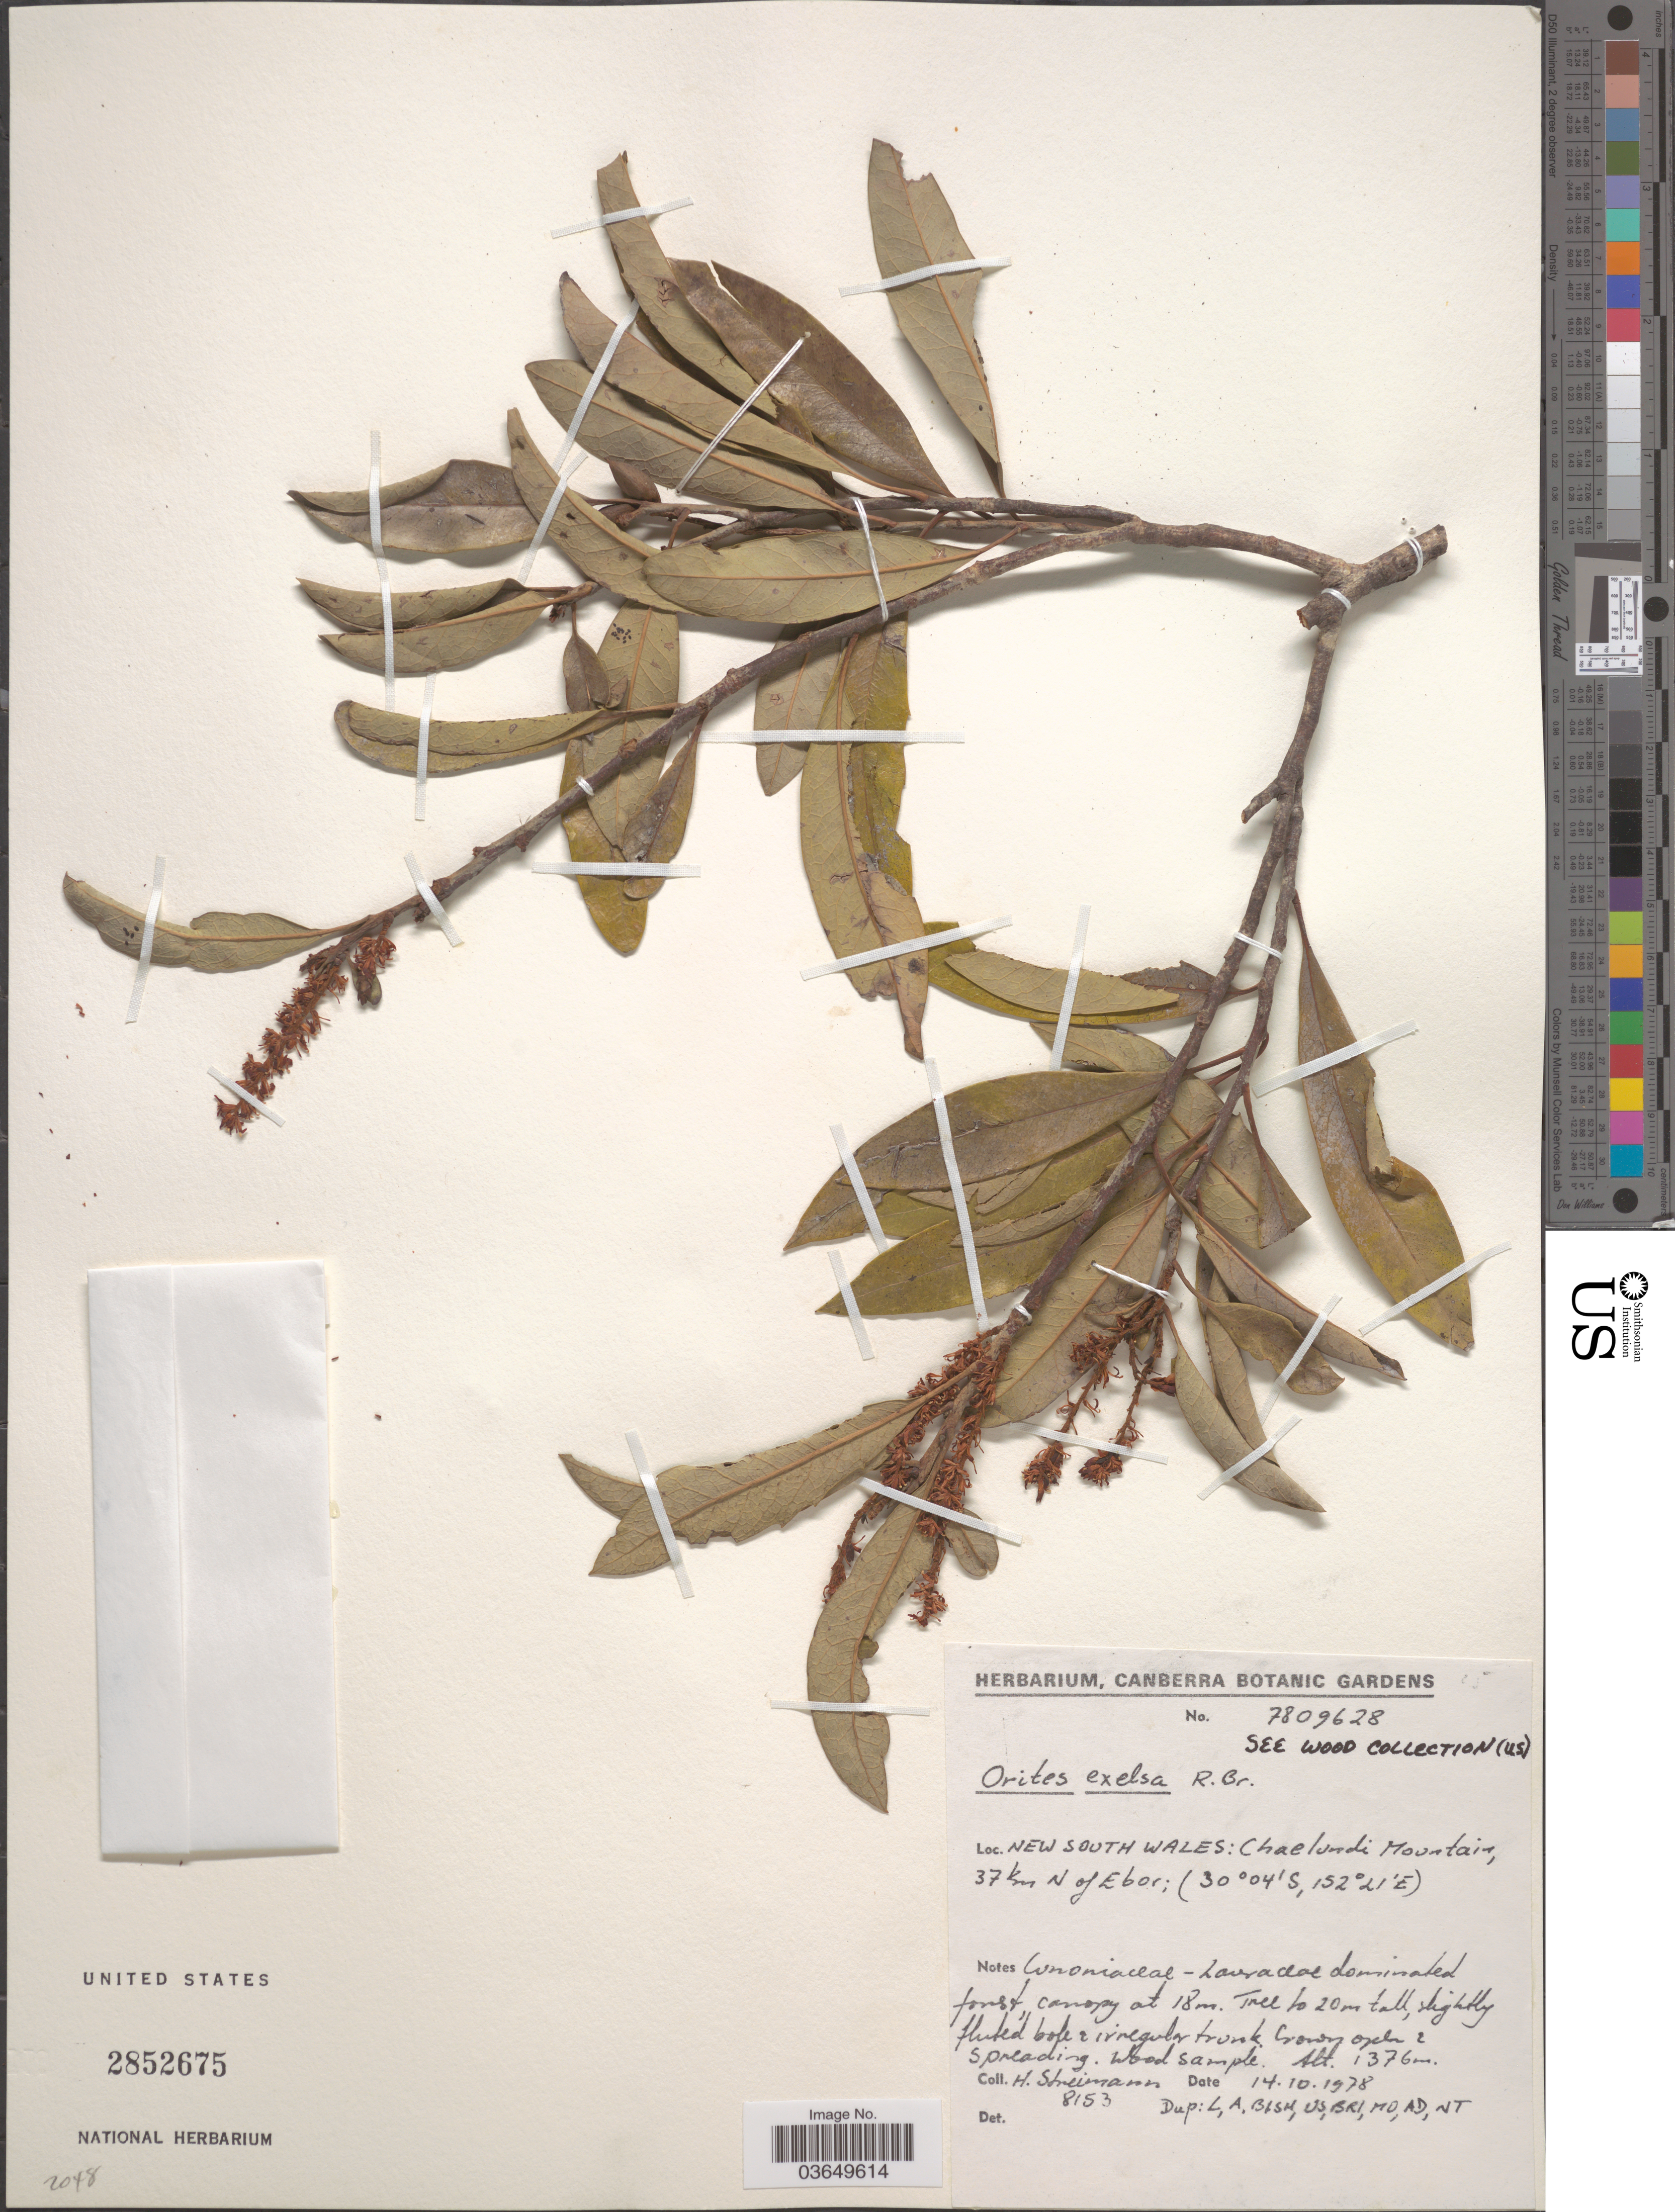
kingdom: Plantae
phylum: Tracheophyta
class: Magnoliopsida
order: Proteales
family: Proteaceae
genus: Orites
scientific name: Orites excelsus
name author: R. Br.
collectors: H. Streimann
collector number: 8153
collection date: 1978-10-14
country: Australia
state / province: New South Wales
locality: Chaelundi Mountain, 37 km N of E bor.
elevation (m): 1376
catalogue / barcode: US 2852675